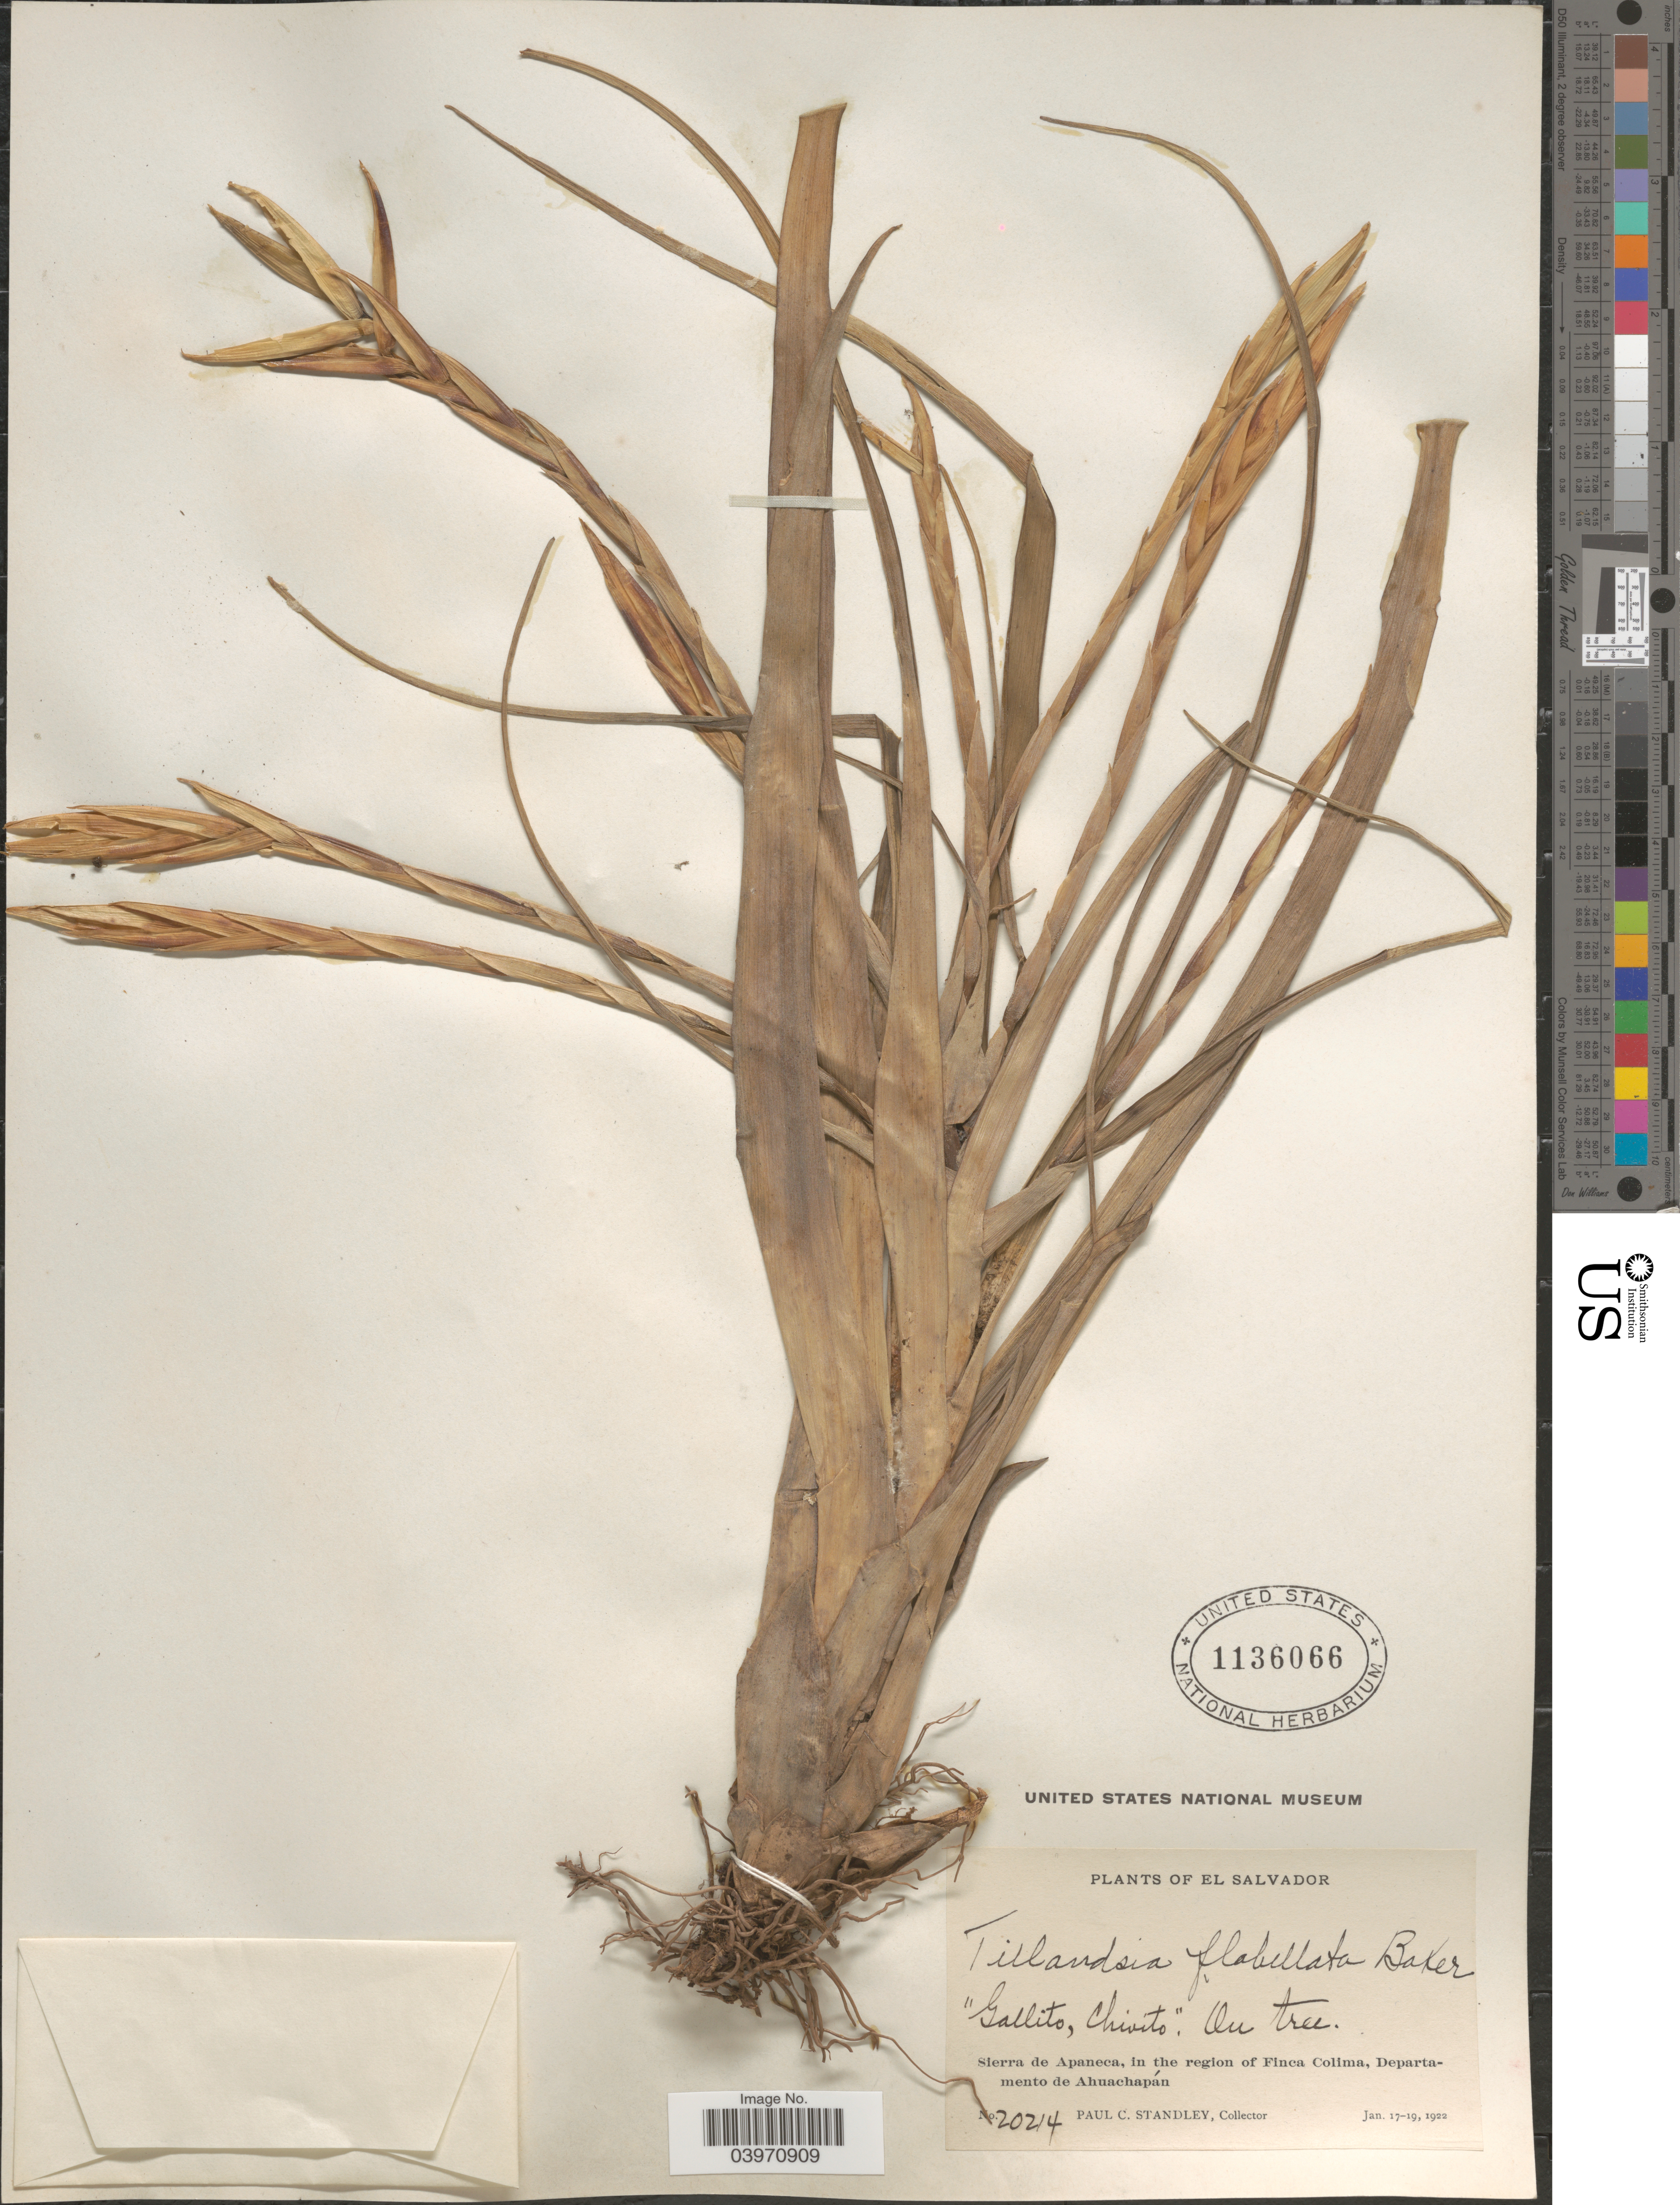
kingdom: Plantae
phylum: Tracheophyta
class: Liliopsida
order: Poales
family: Bromeliaceae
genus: Tillandsia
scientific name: Tillandsia flabellata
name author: Baker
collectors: P. C. Standley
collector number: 20214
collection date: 1922-01-17/1922-01-19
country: El Salvador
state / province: Ahuachapan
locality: Sierra de Apaneca, in the region of Finca Colima, Departamento de Ahuachapán.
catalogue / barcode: US 1136066